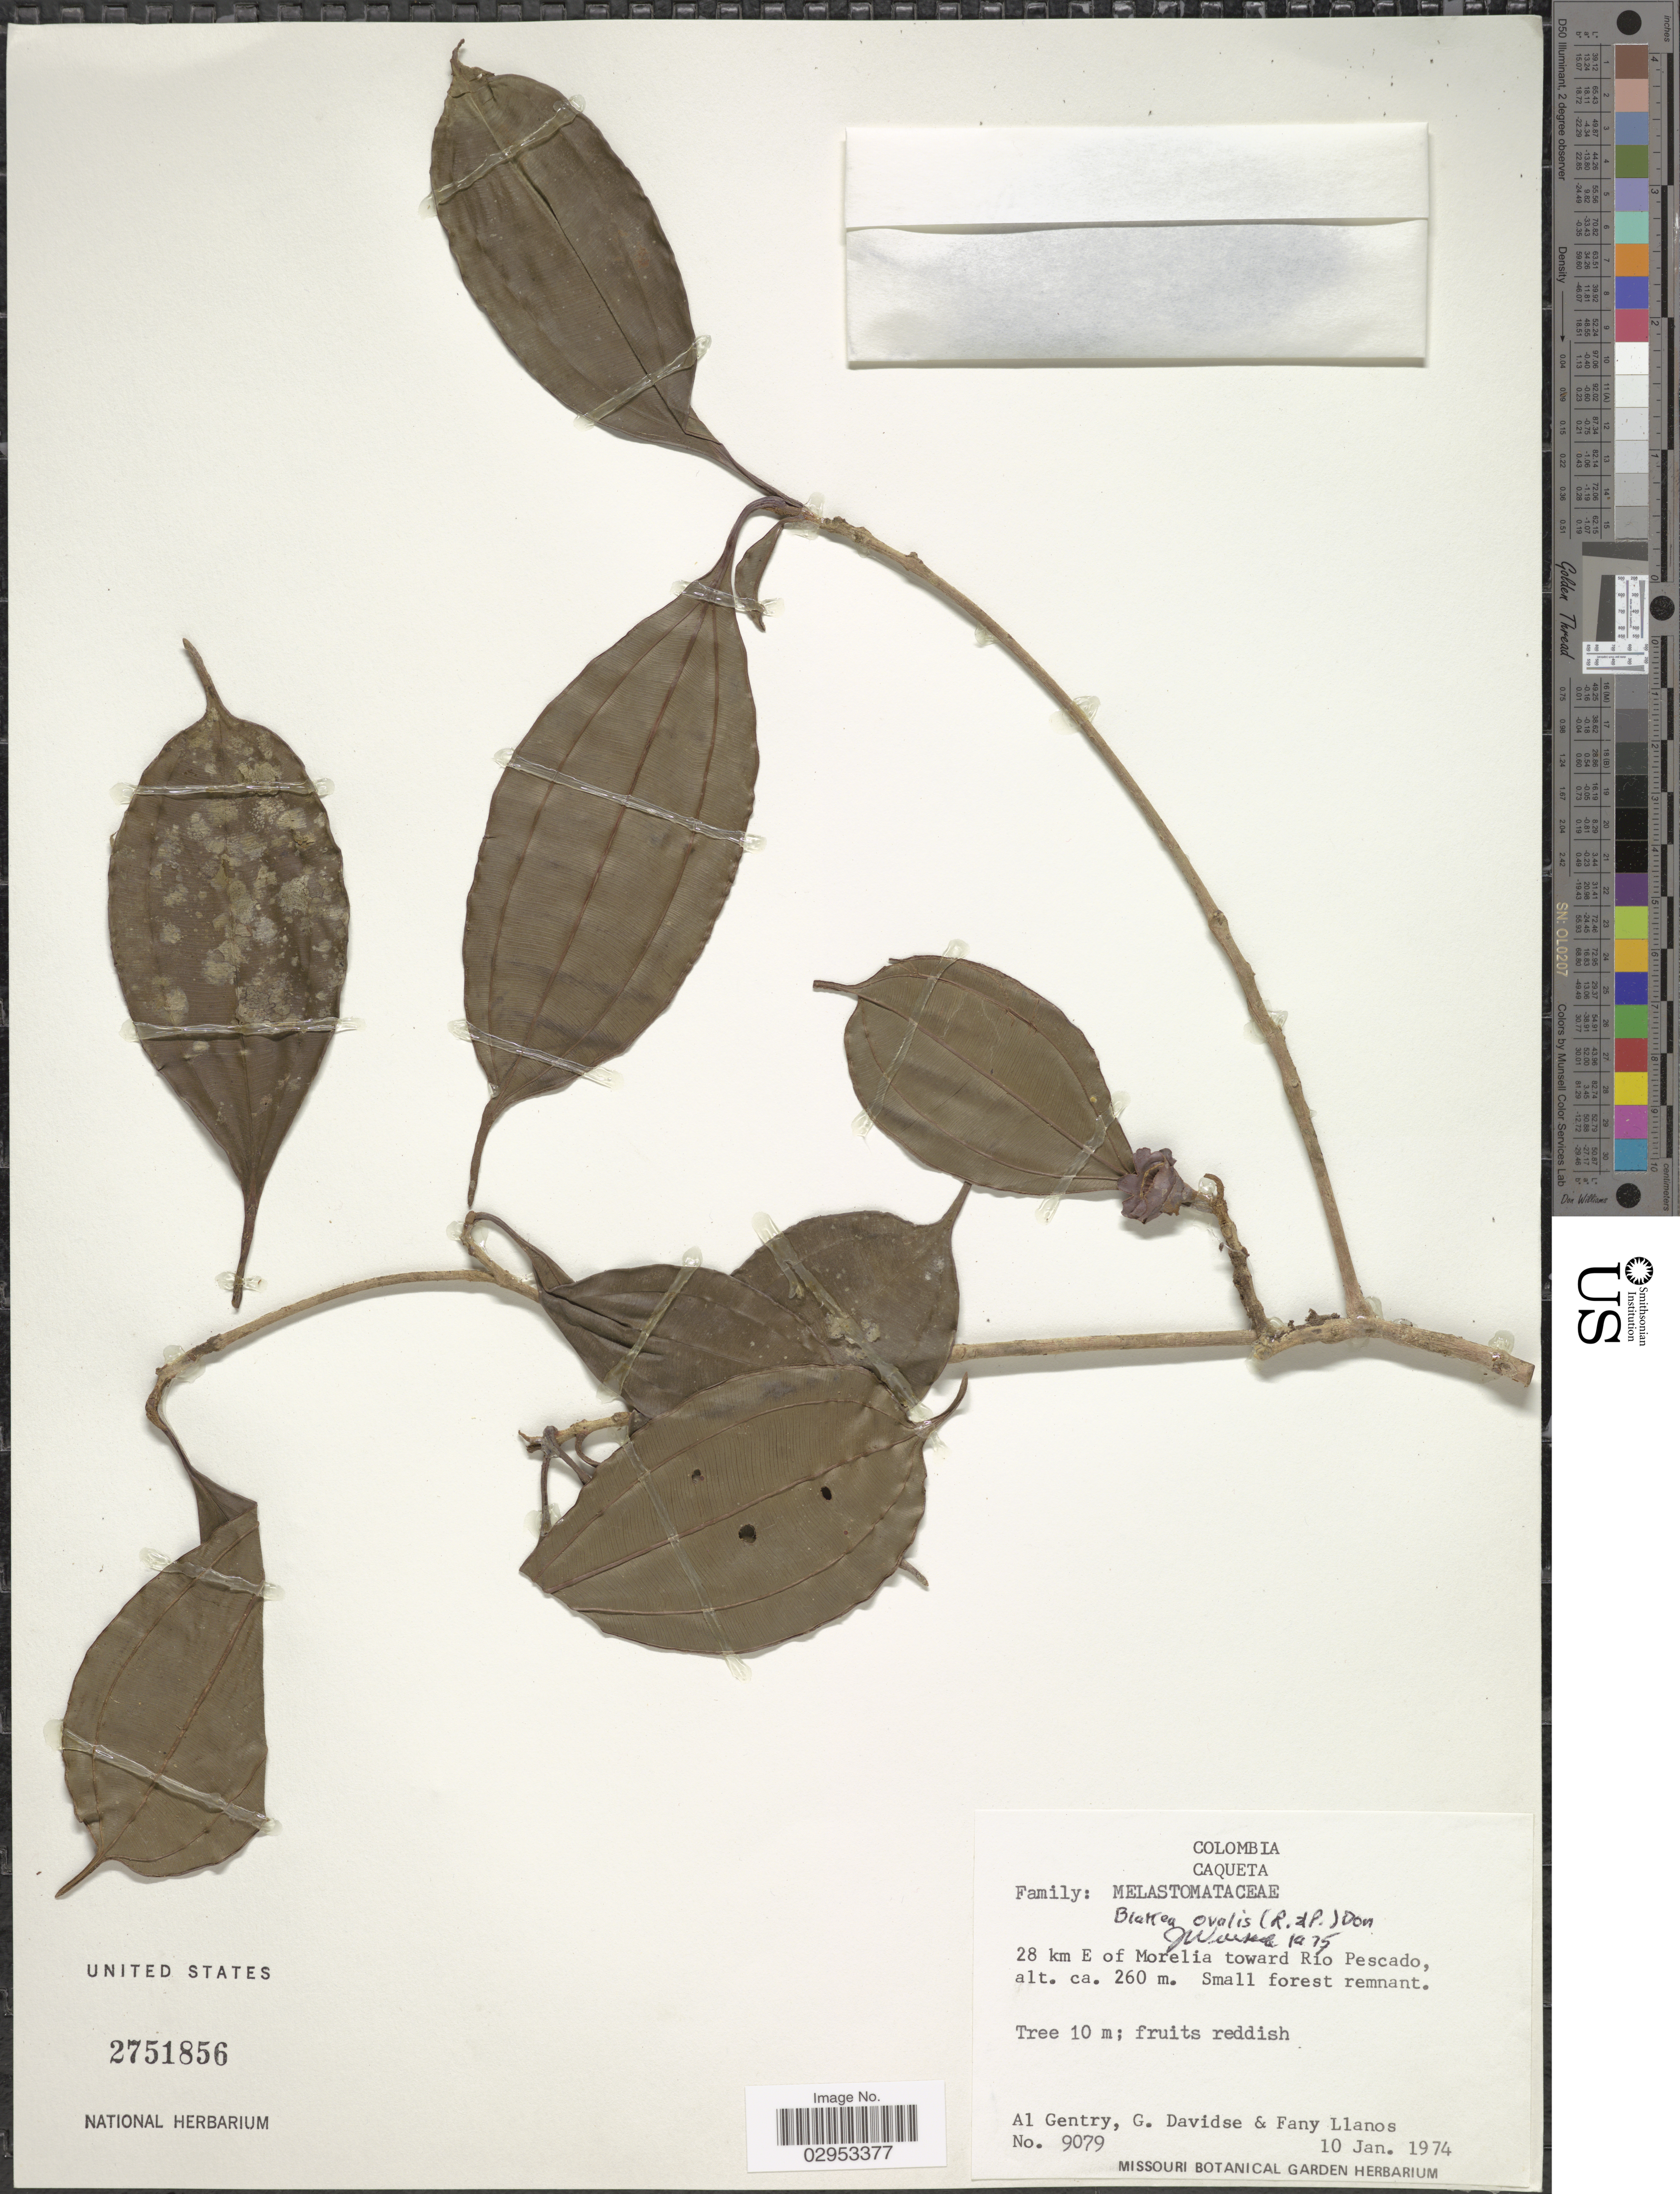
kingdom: Plantae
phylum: Tracheophyta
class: Magnoliopsida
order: Myrtales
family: Melastomataceae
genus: Blakea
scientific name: Blakea rosea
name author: D. Don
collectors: A. H. Gentry, G. Davidse & F. Llanos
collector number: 9079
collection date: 1974-01-10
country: Colombia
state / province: Caquetá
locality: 28 km E of Morelia toward Río Pescado.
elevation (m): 260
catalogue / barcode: US 2751856